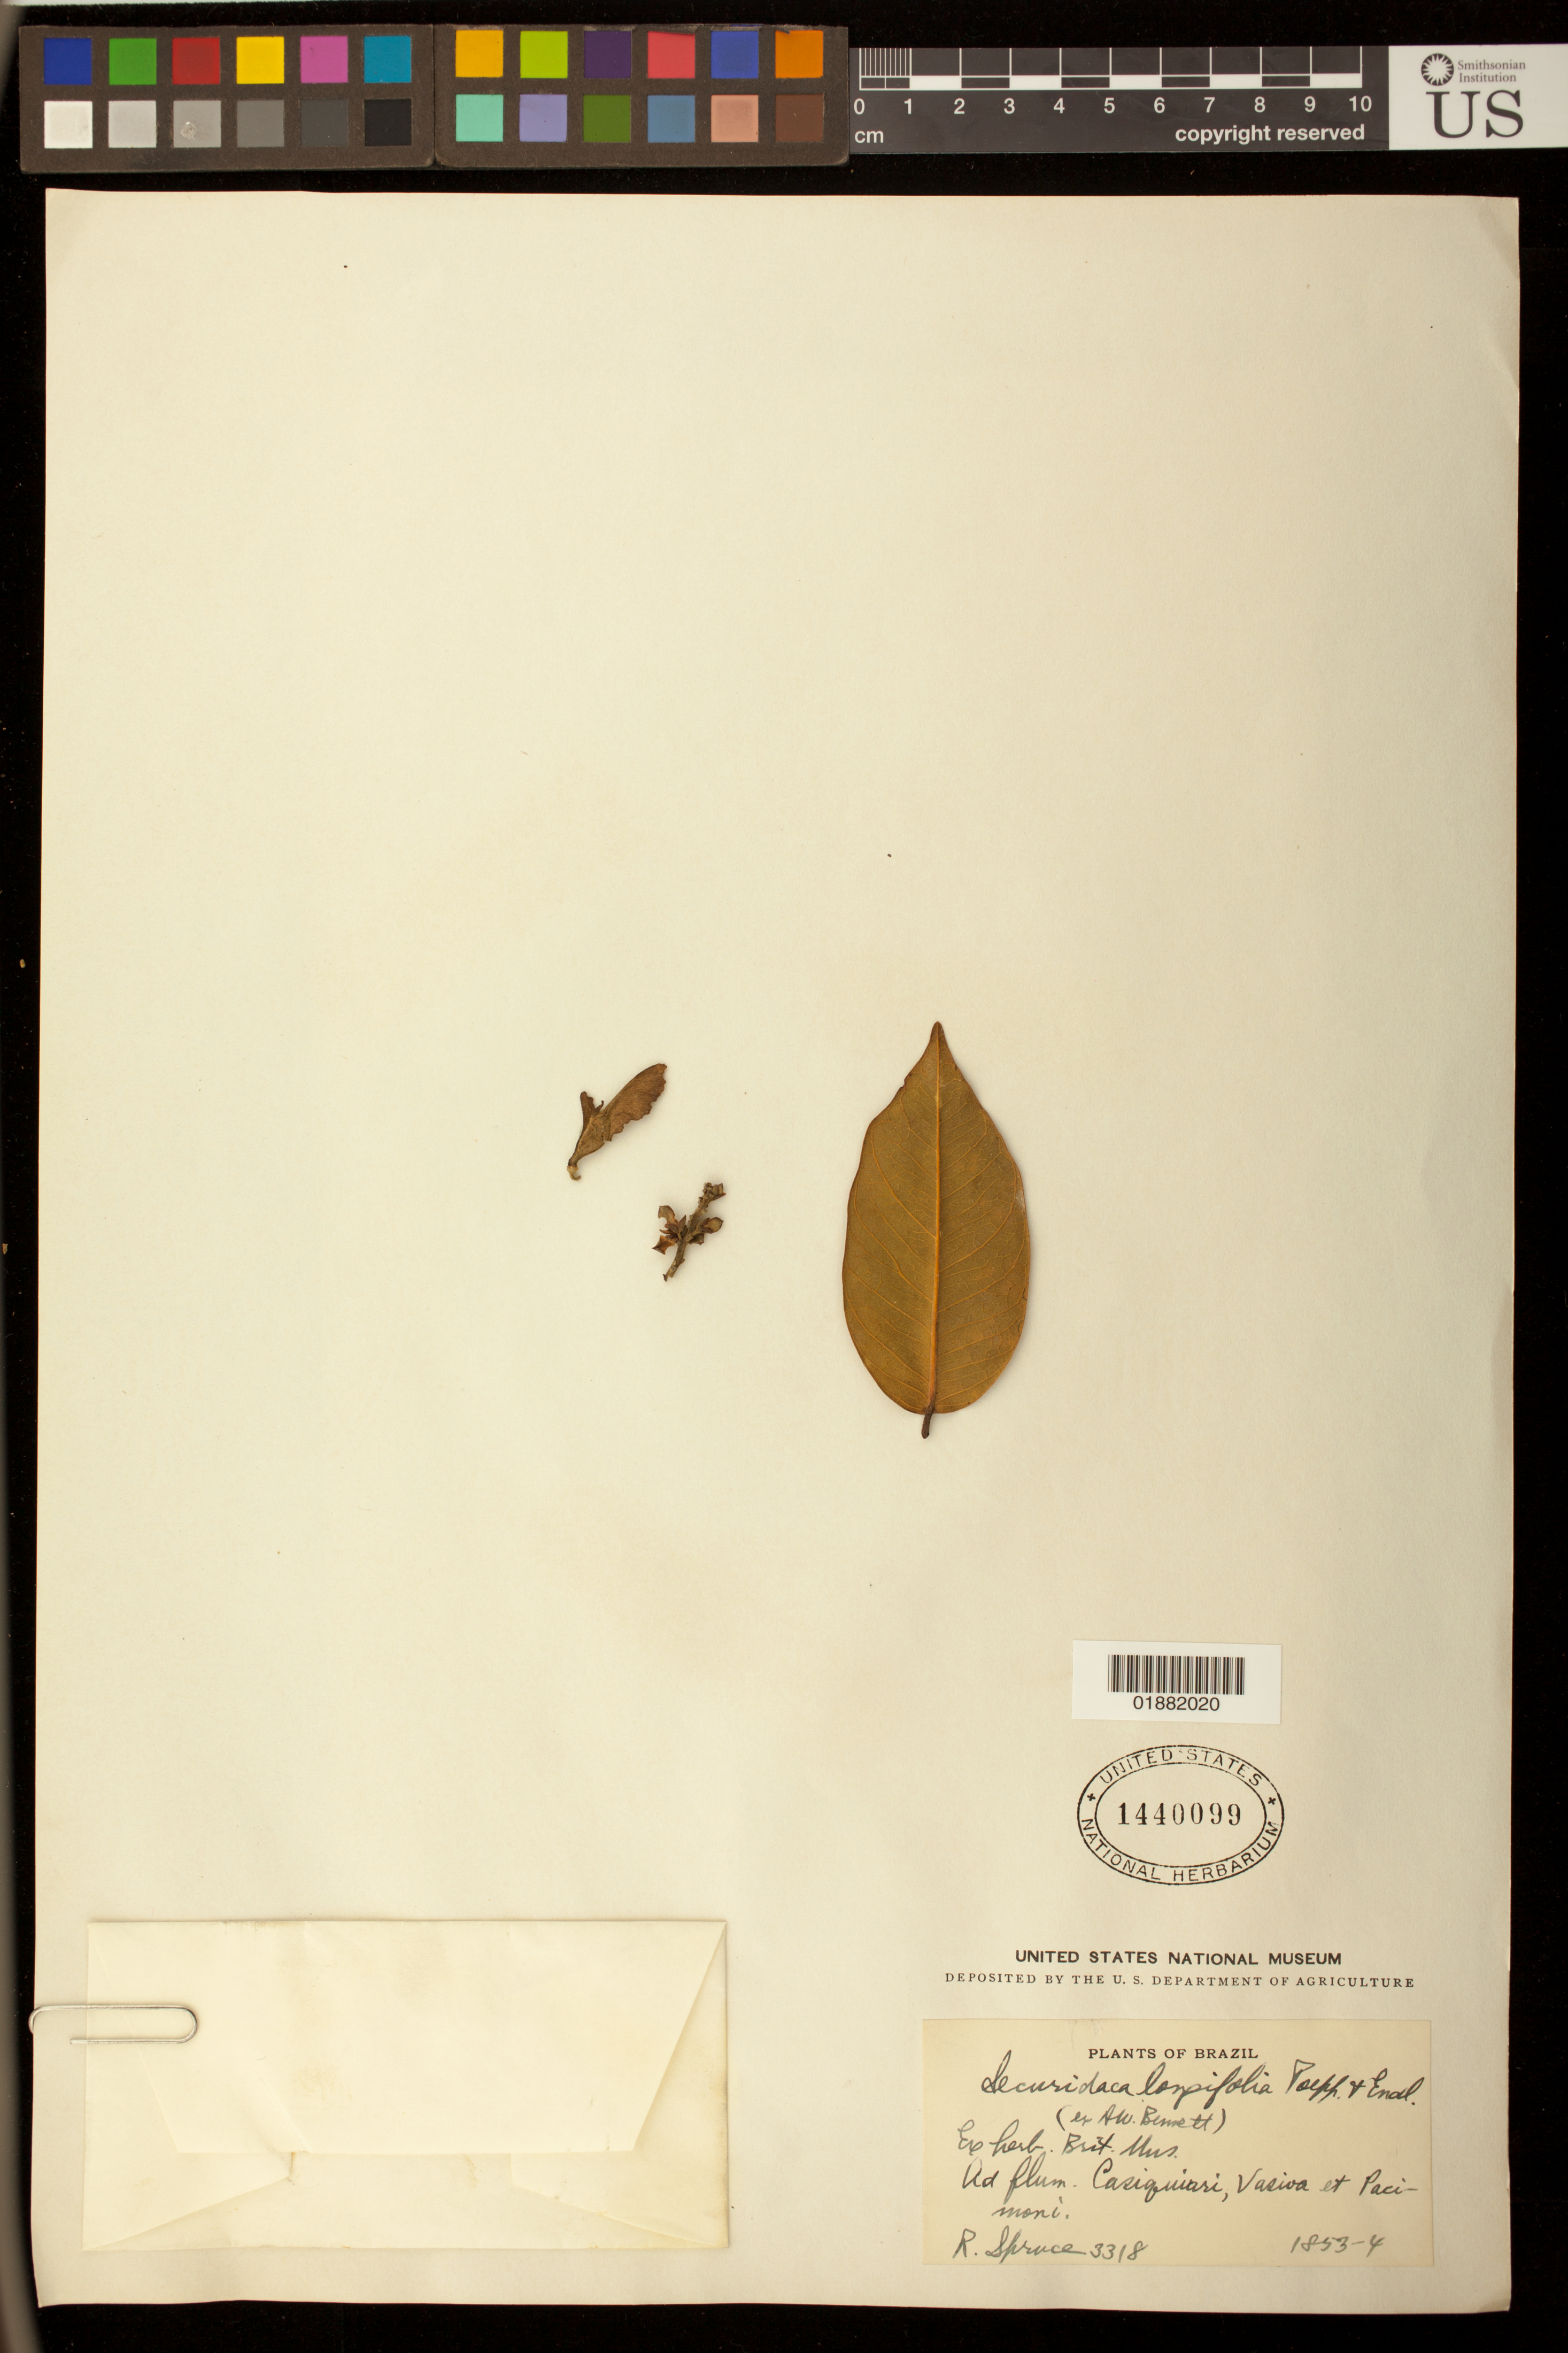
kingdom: Plantae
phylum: Tracheophyta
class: Magnoliopsida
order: Fabales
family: Polygalaceae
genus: Securidaca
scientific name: Securidaca longifolia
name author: Poepp. & Endl.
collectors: R. Spruce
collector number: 3318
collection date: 1905-01-26/1905-01-27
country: Guyana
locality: Ud flum. Cariquiari, vasiva et Pacimoni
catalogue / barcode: US 1440099